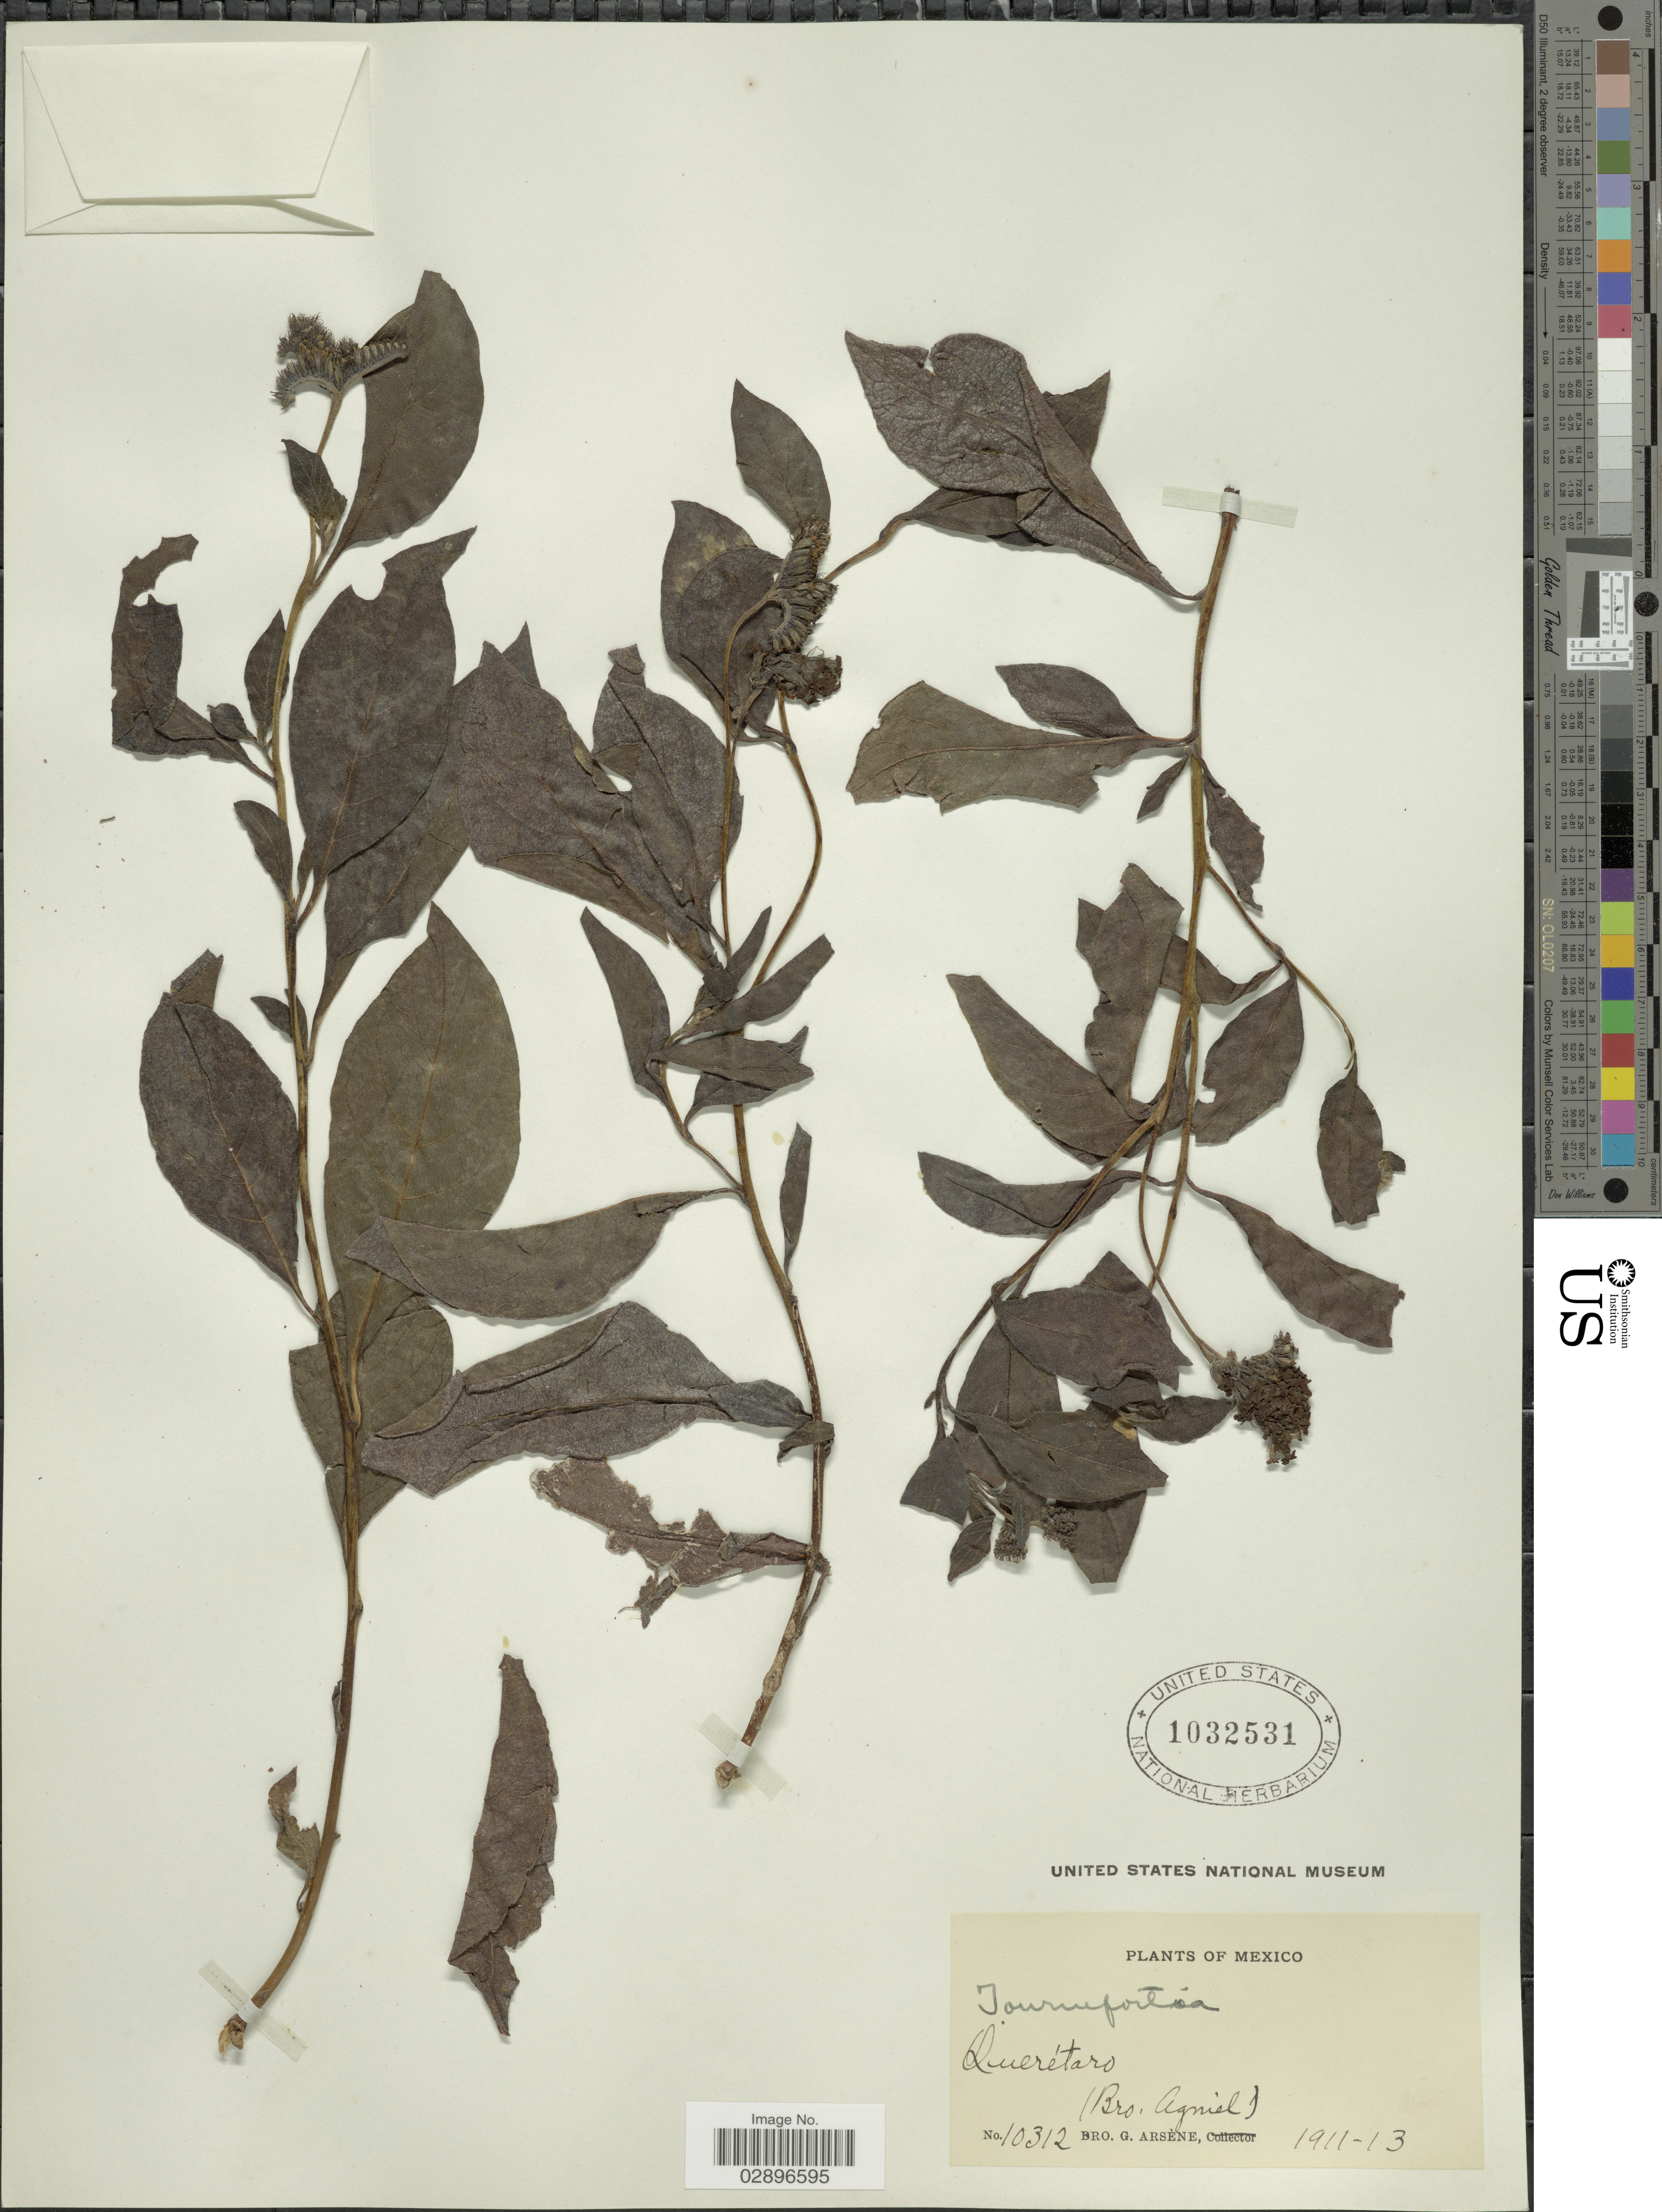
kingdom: Plantae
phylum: Tracheophyta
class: Magnoliopsida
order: Boraginales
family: Heliotropiaceae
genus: Tournefortia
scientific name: Tournefortia hartwegiana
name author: Steud.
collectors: Bro. G. Arsène & Bro. Agniel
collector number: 10312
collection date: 1911/1913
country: Mexico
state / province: Querétaro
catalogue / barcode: US 1032531